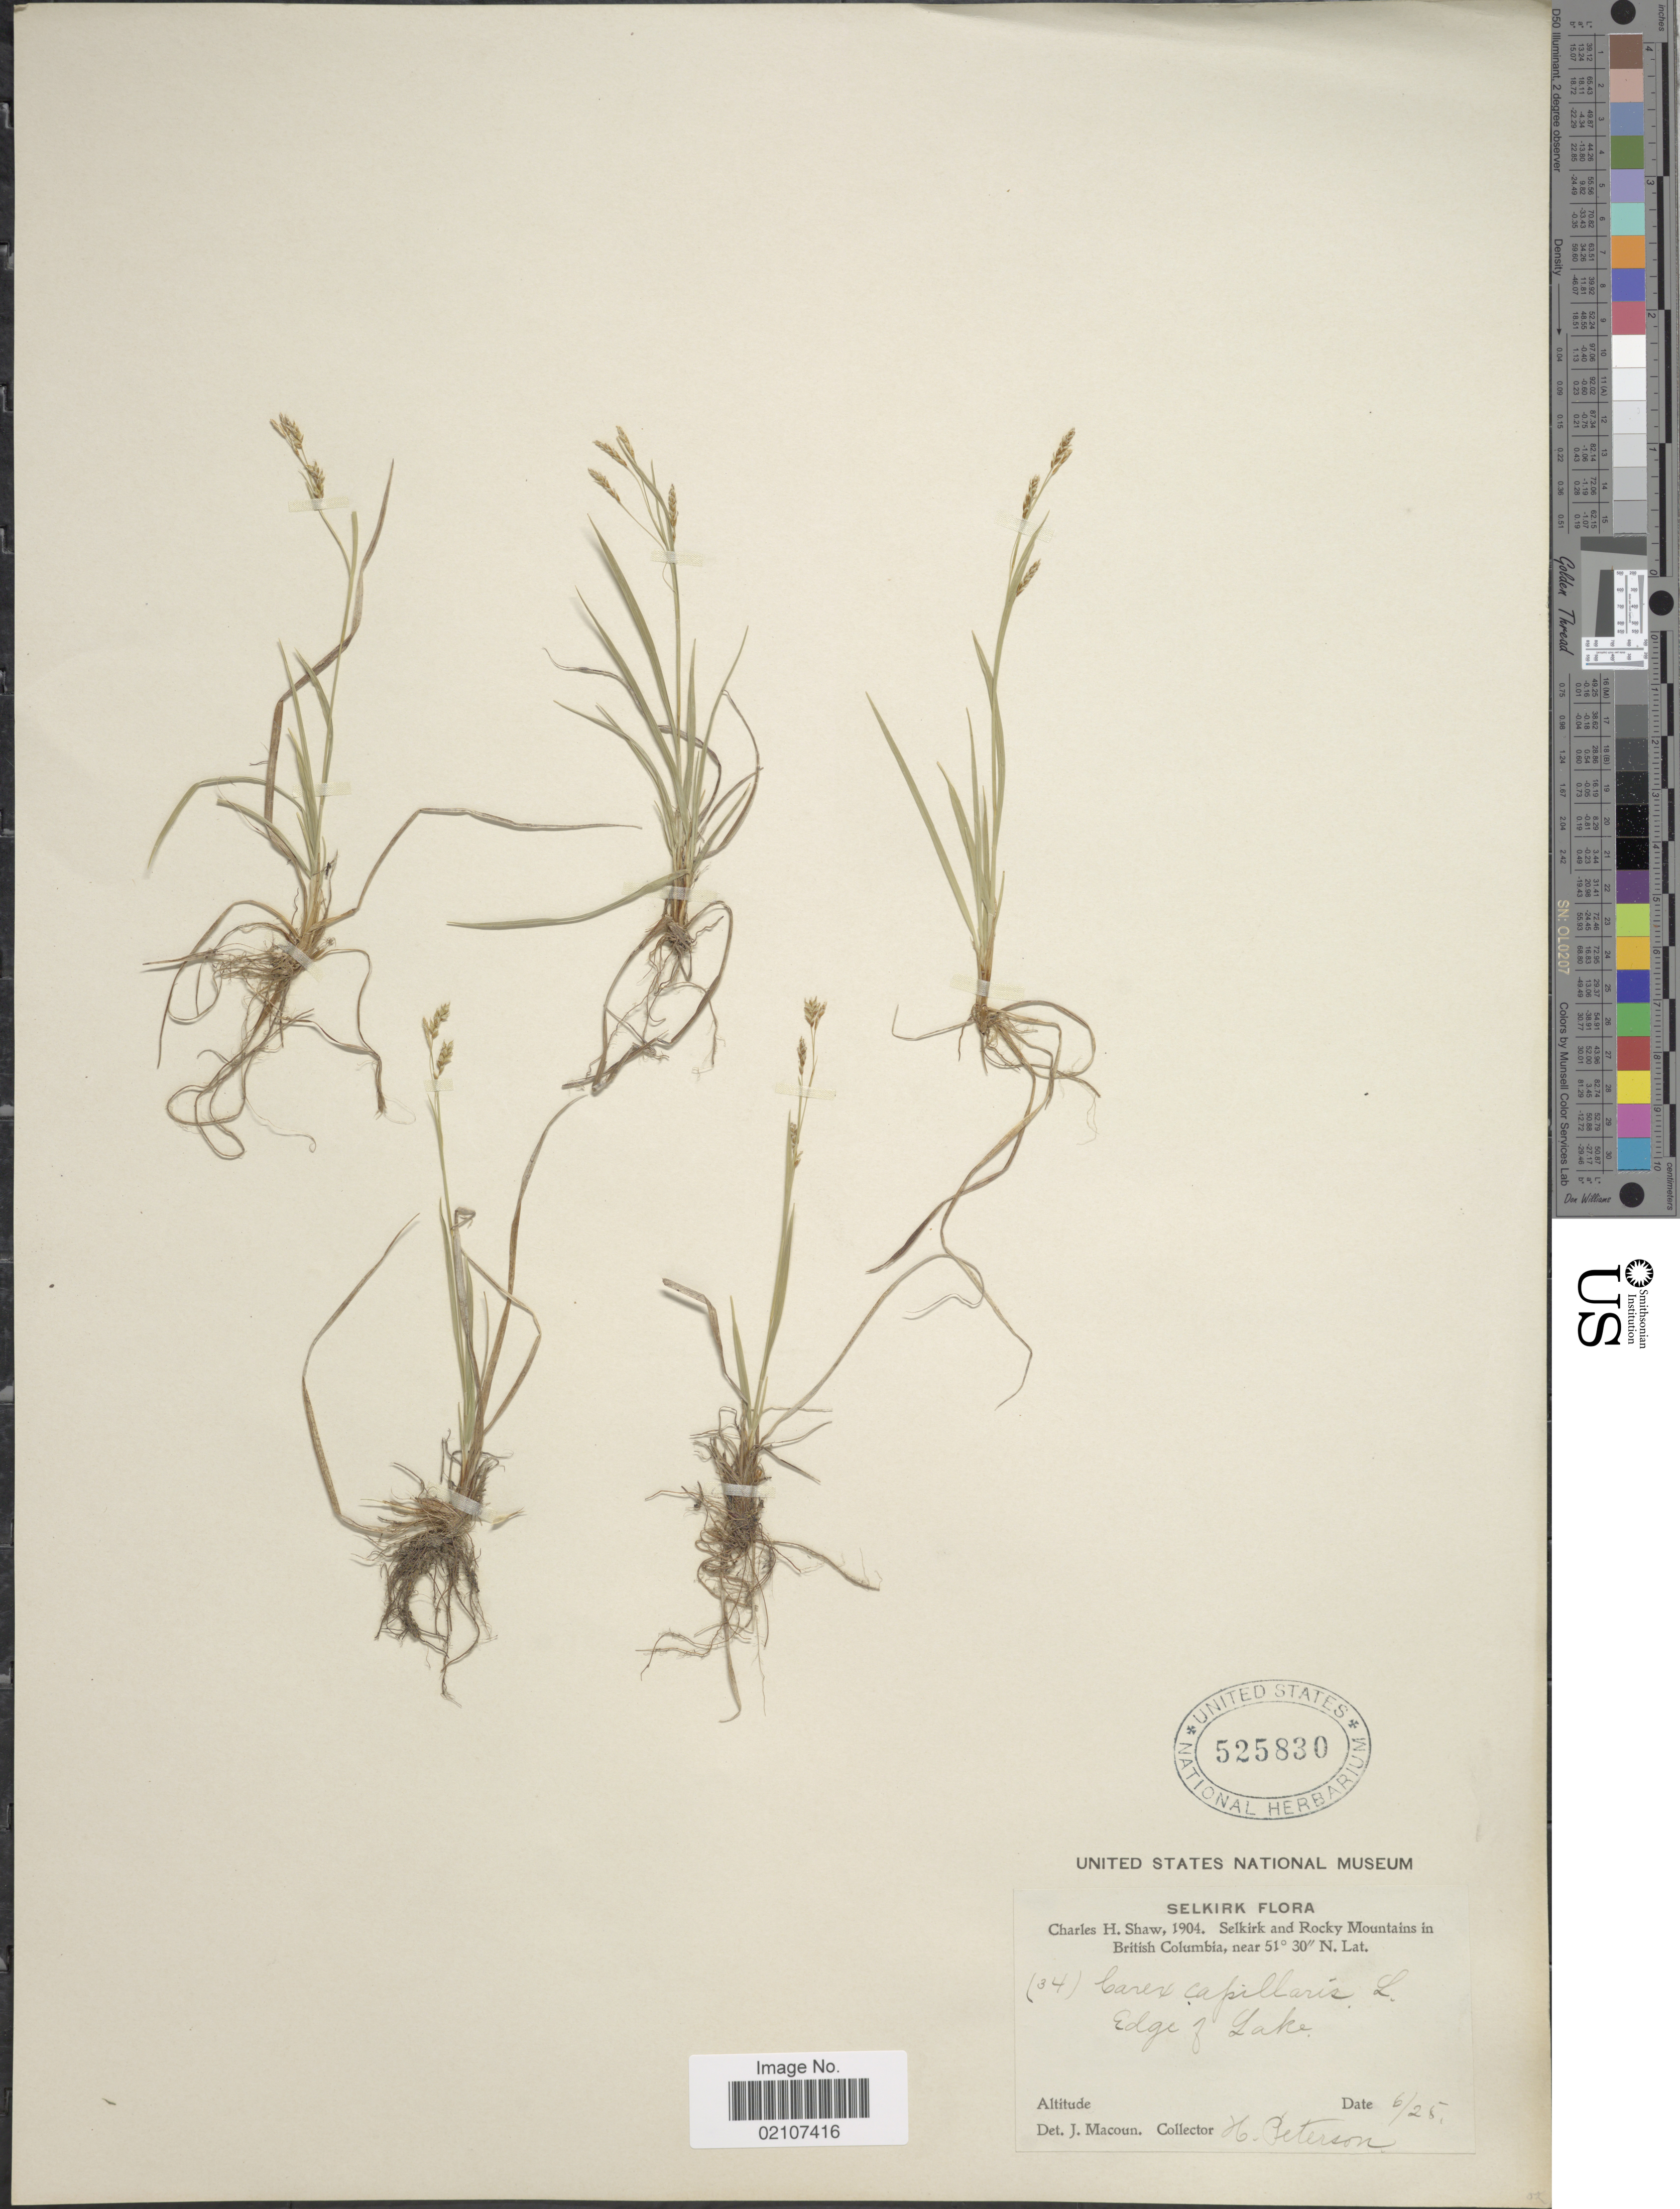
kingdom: Plantae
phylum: Tracheophyta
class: Liliopsida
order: Poales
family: Cyperaceae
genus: Carex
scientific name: Carex capillaris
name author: L.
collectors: H. Peterson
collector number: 34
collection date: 1904-06-25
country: Canada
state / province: British Columbia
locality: Selkirk and Rocky Mountains in British Columbia, Edge of Lake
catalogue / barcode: US 525830